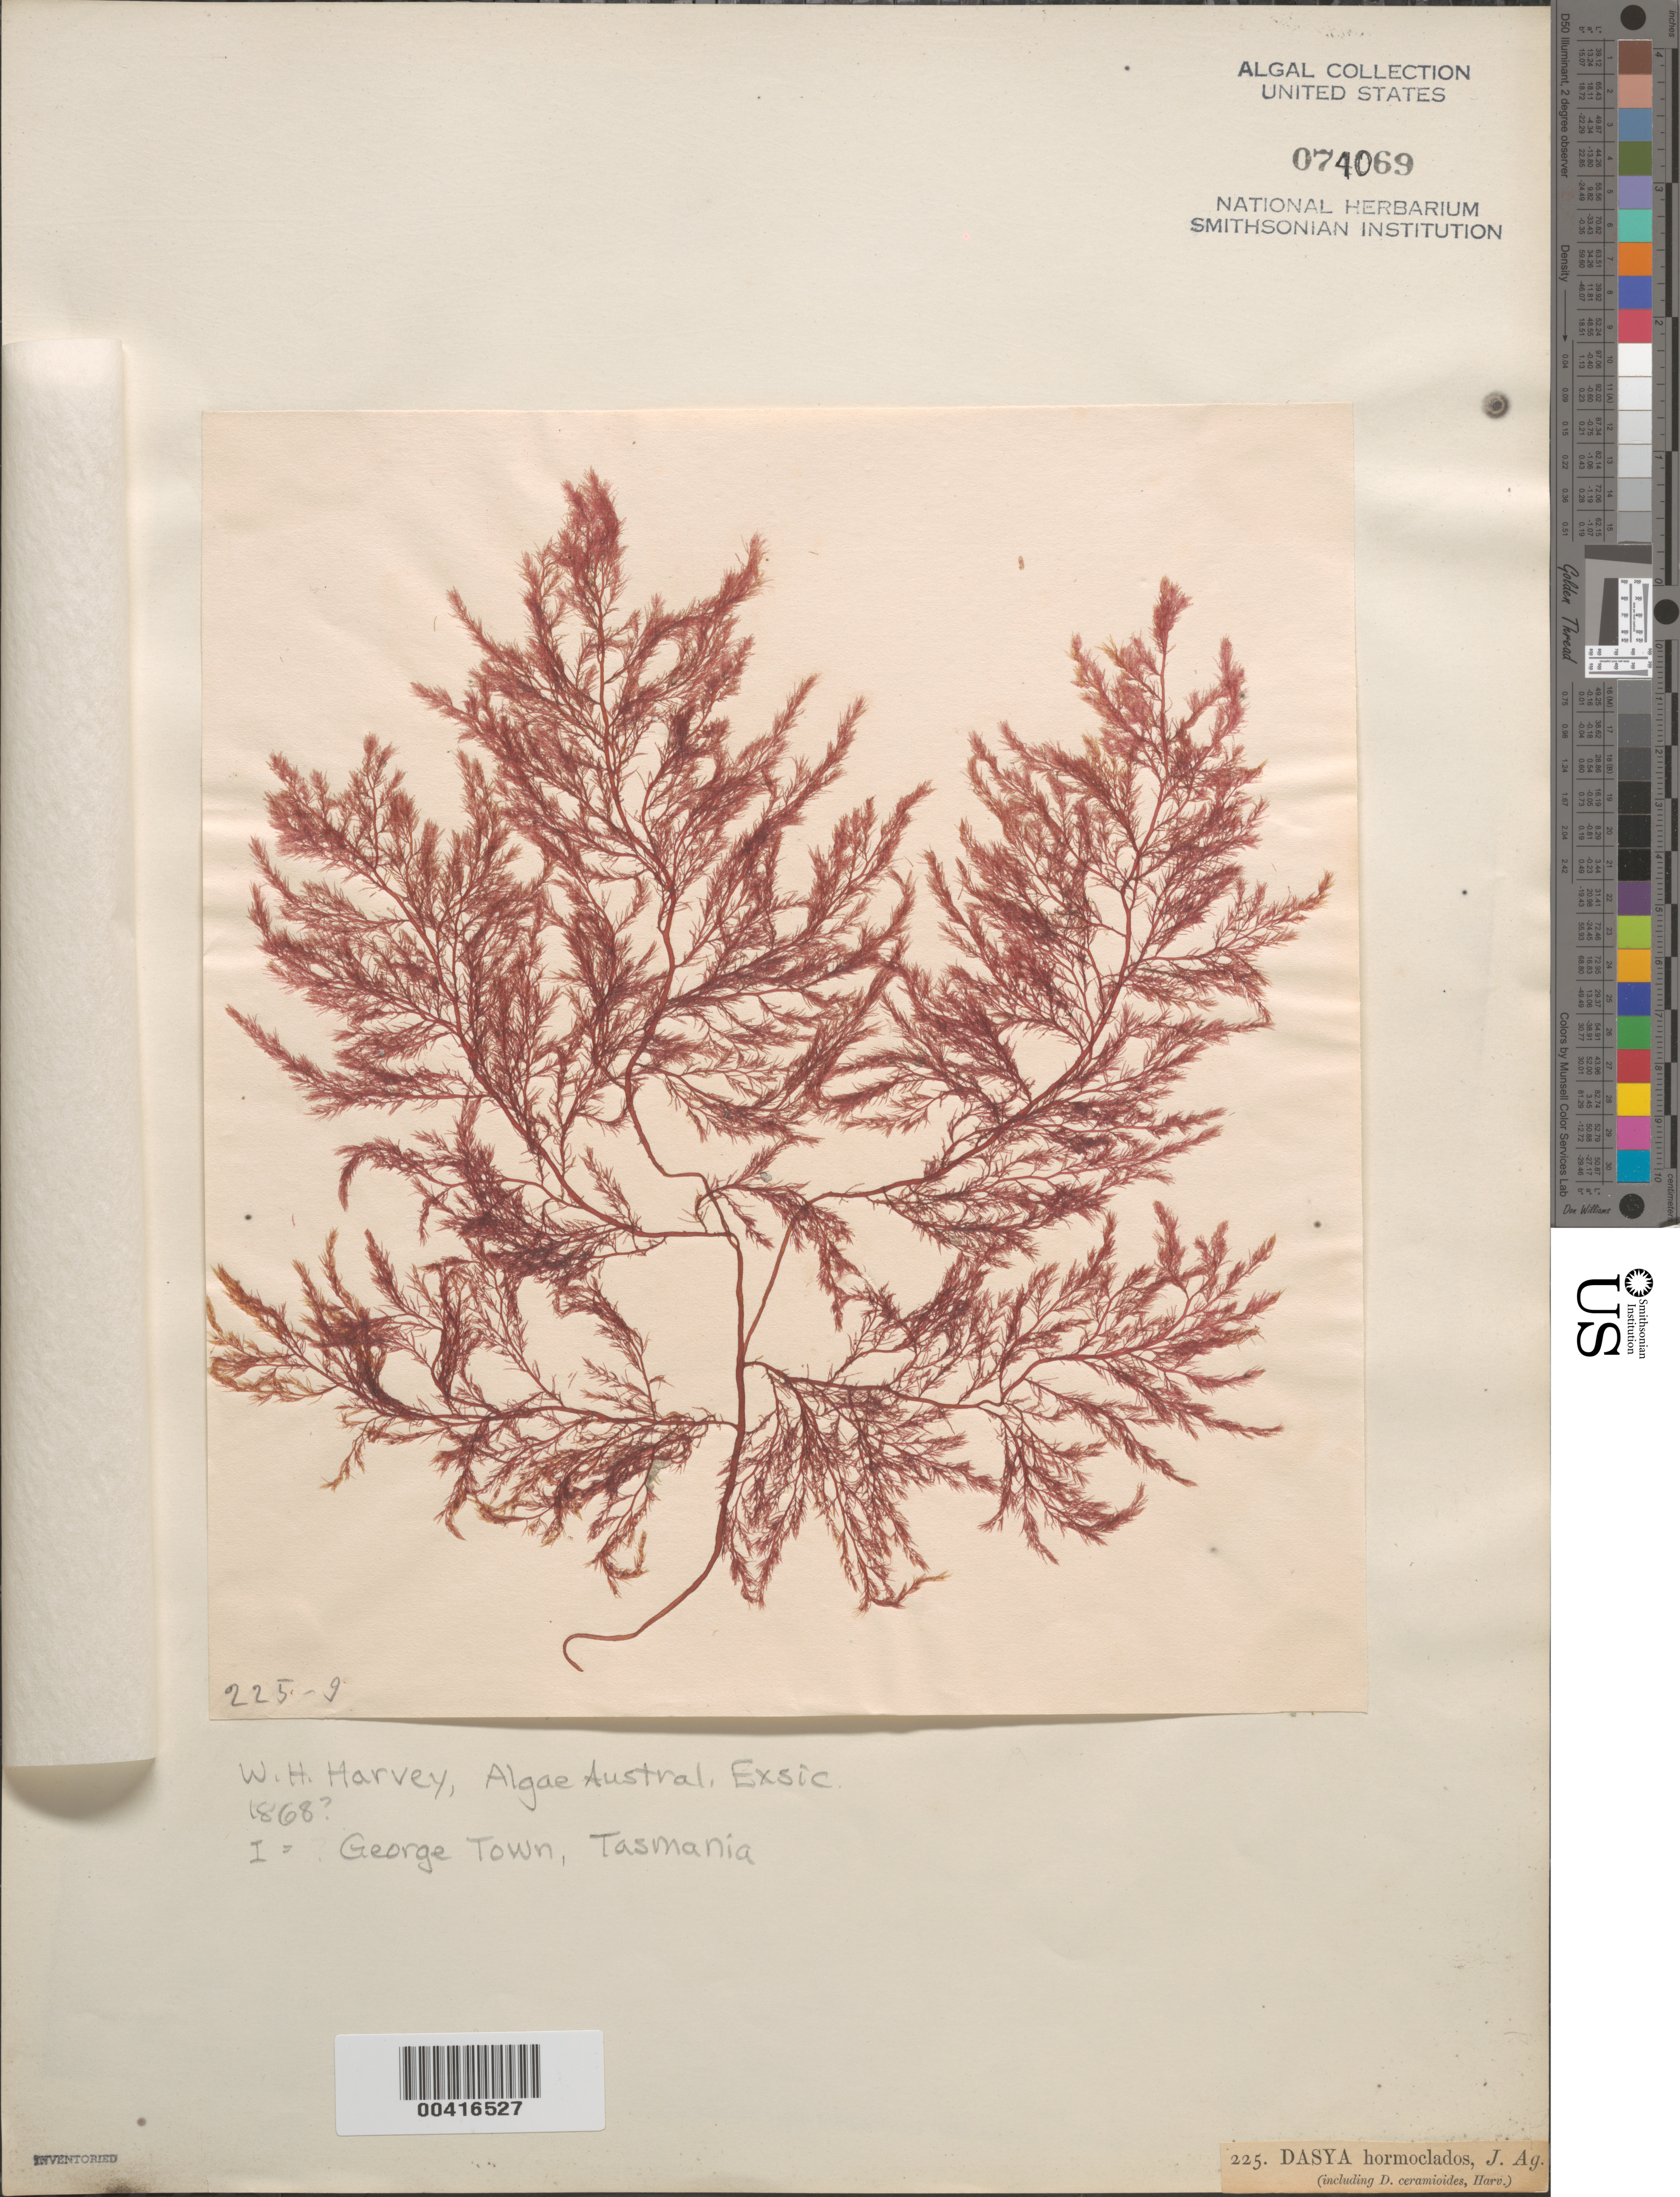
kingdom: Plantae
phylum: Rhodophyta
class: Florideophyceae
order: Ceramiales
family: Rhodomelaceae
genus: Lophothalia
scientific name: Lophothalia hormoclados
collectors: W. Harvey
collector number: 225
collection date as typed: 1868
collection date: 1868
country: Australia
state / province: Tasmania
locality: George Town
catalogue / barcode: US 74069